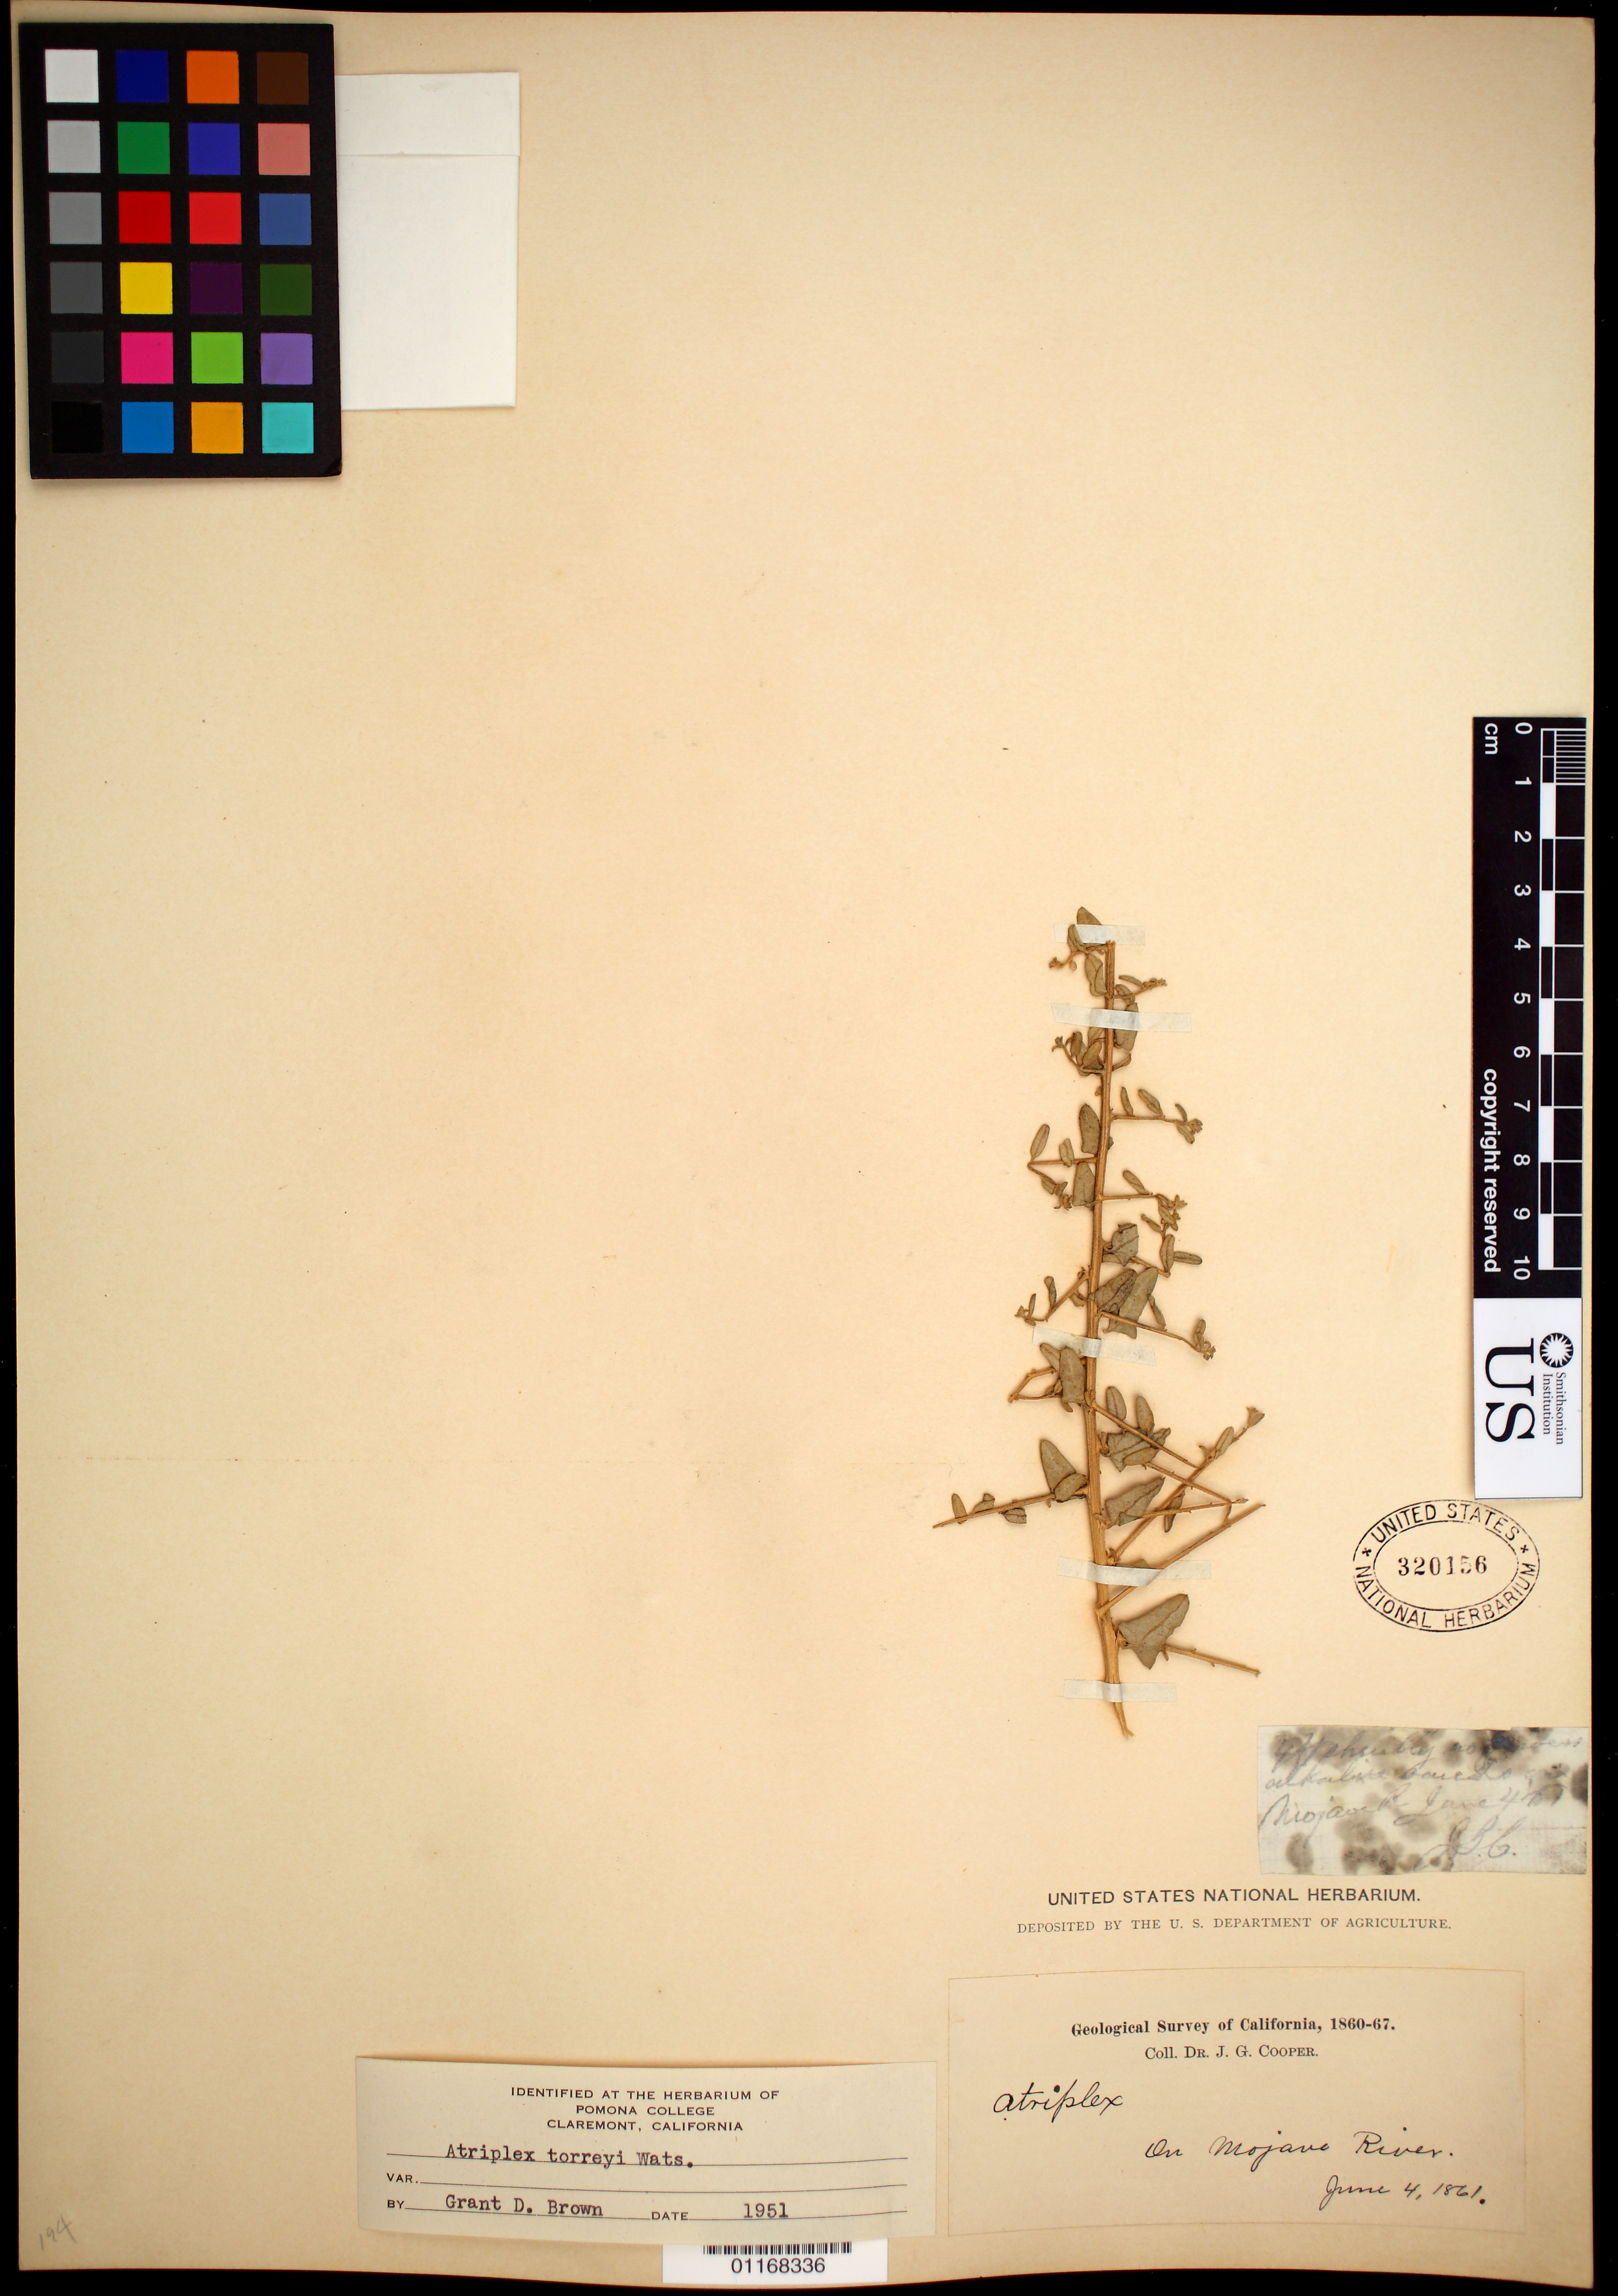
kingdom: Plantae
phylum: Tracheophyta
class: Magnoliopsida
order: Caryophyllales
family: Amaranthaceae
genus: Atriplex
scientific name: Atriplex torreyi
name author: (S. Watson) S. Watson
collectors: J. G. Cooper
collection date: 1861-06-04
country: United States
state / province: California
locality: Mojave River.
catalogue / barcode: US 320156